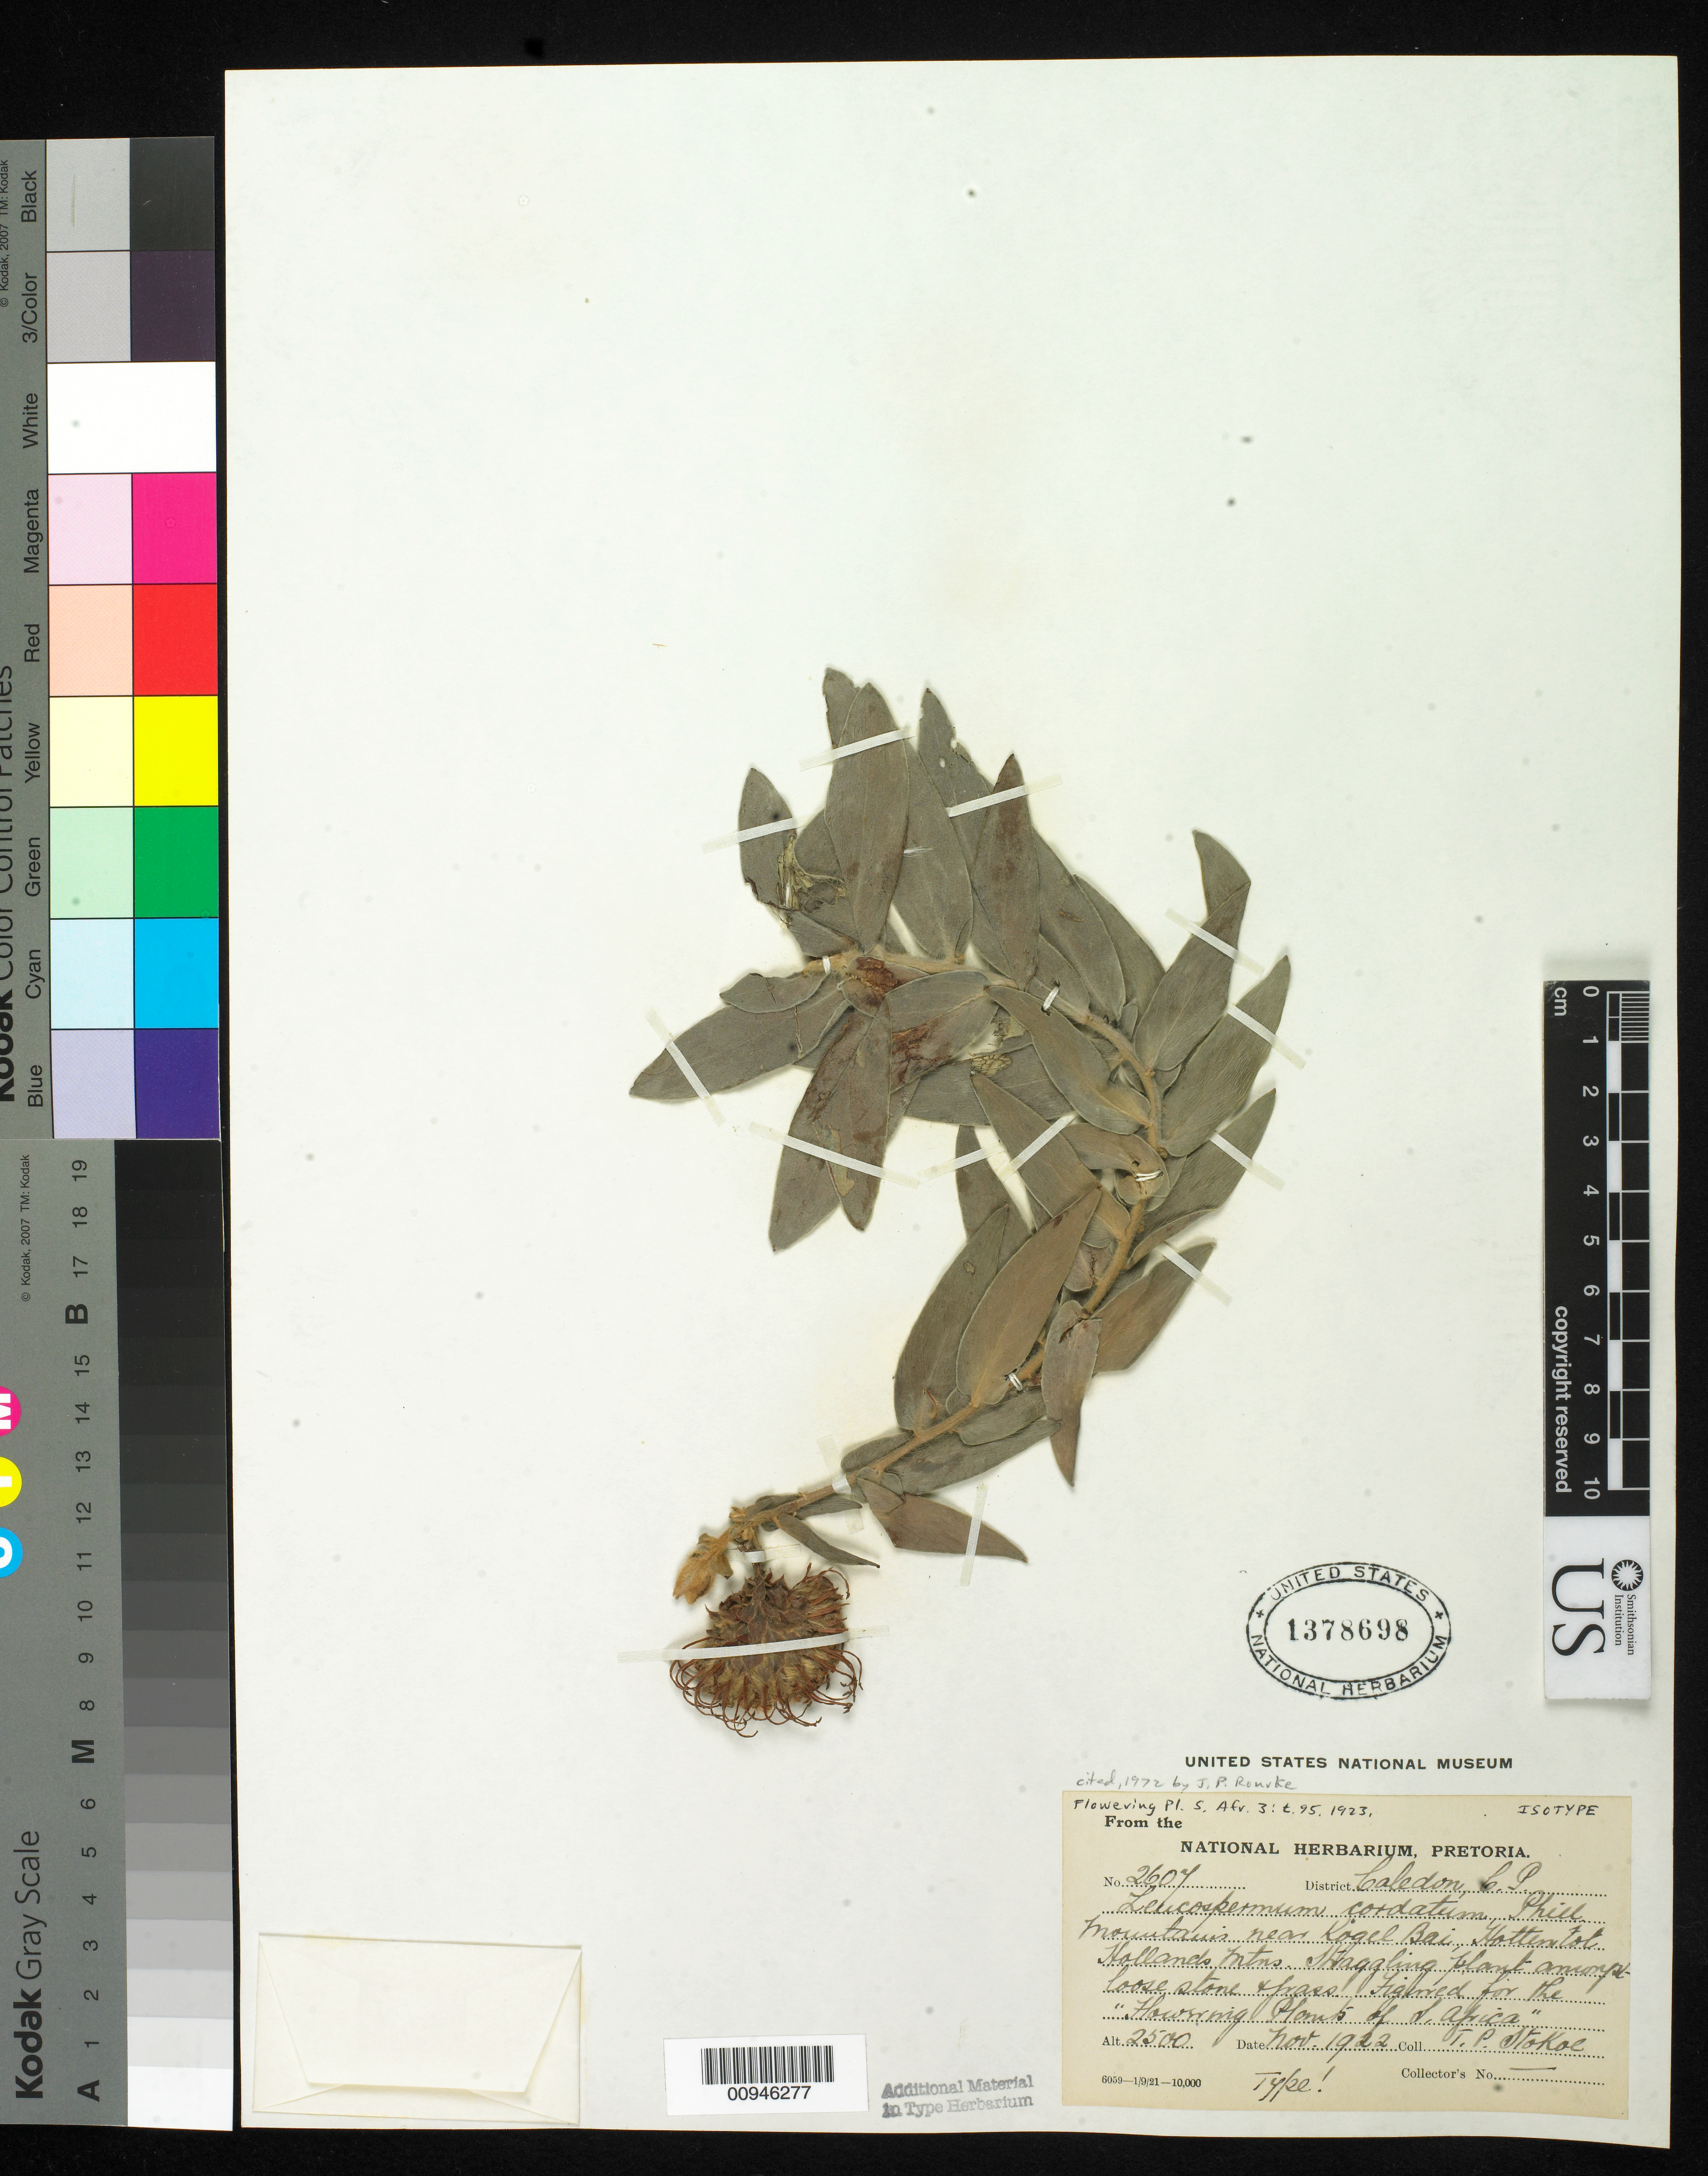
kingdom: Plantae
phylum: Tracheophyta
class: Magnoliopsida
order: Proteales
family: Proteaceae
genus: Leucospermum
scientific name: Leucospermum cordatum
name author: E. Phillips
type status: Isotype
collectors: T. Stokoe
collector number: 2607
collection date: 1922-11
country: South Africa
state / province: Western Cape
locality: Mountains near Kogel Bai, Hottentot Holland Mtns. Transvaal.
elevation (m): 762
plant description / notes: Published in both Fl. Pl. S. Africa 3: t. 95 (1923) citing collection date of Nov. 1922 and Bull. Misc. Inform. Kew 1923: 185 (1923) citing a collection date of Oct. 1922. This specimen (USNH 1378698) annotated as "Type!" with collection date Nov. 1922. Duplicates at BM, K, PRE also have collecion date Nov. 1922.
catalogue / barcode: US 1378698